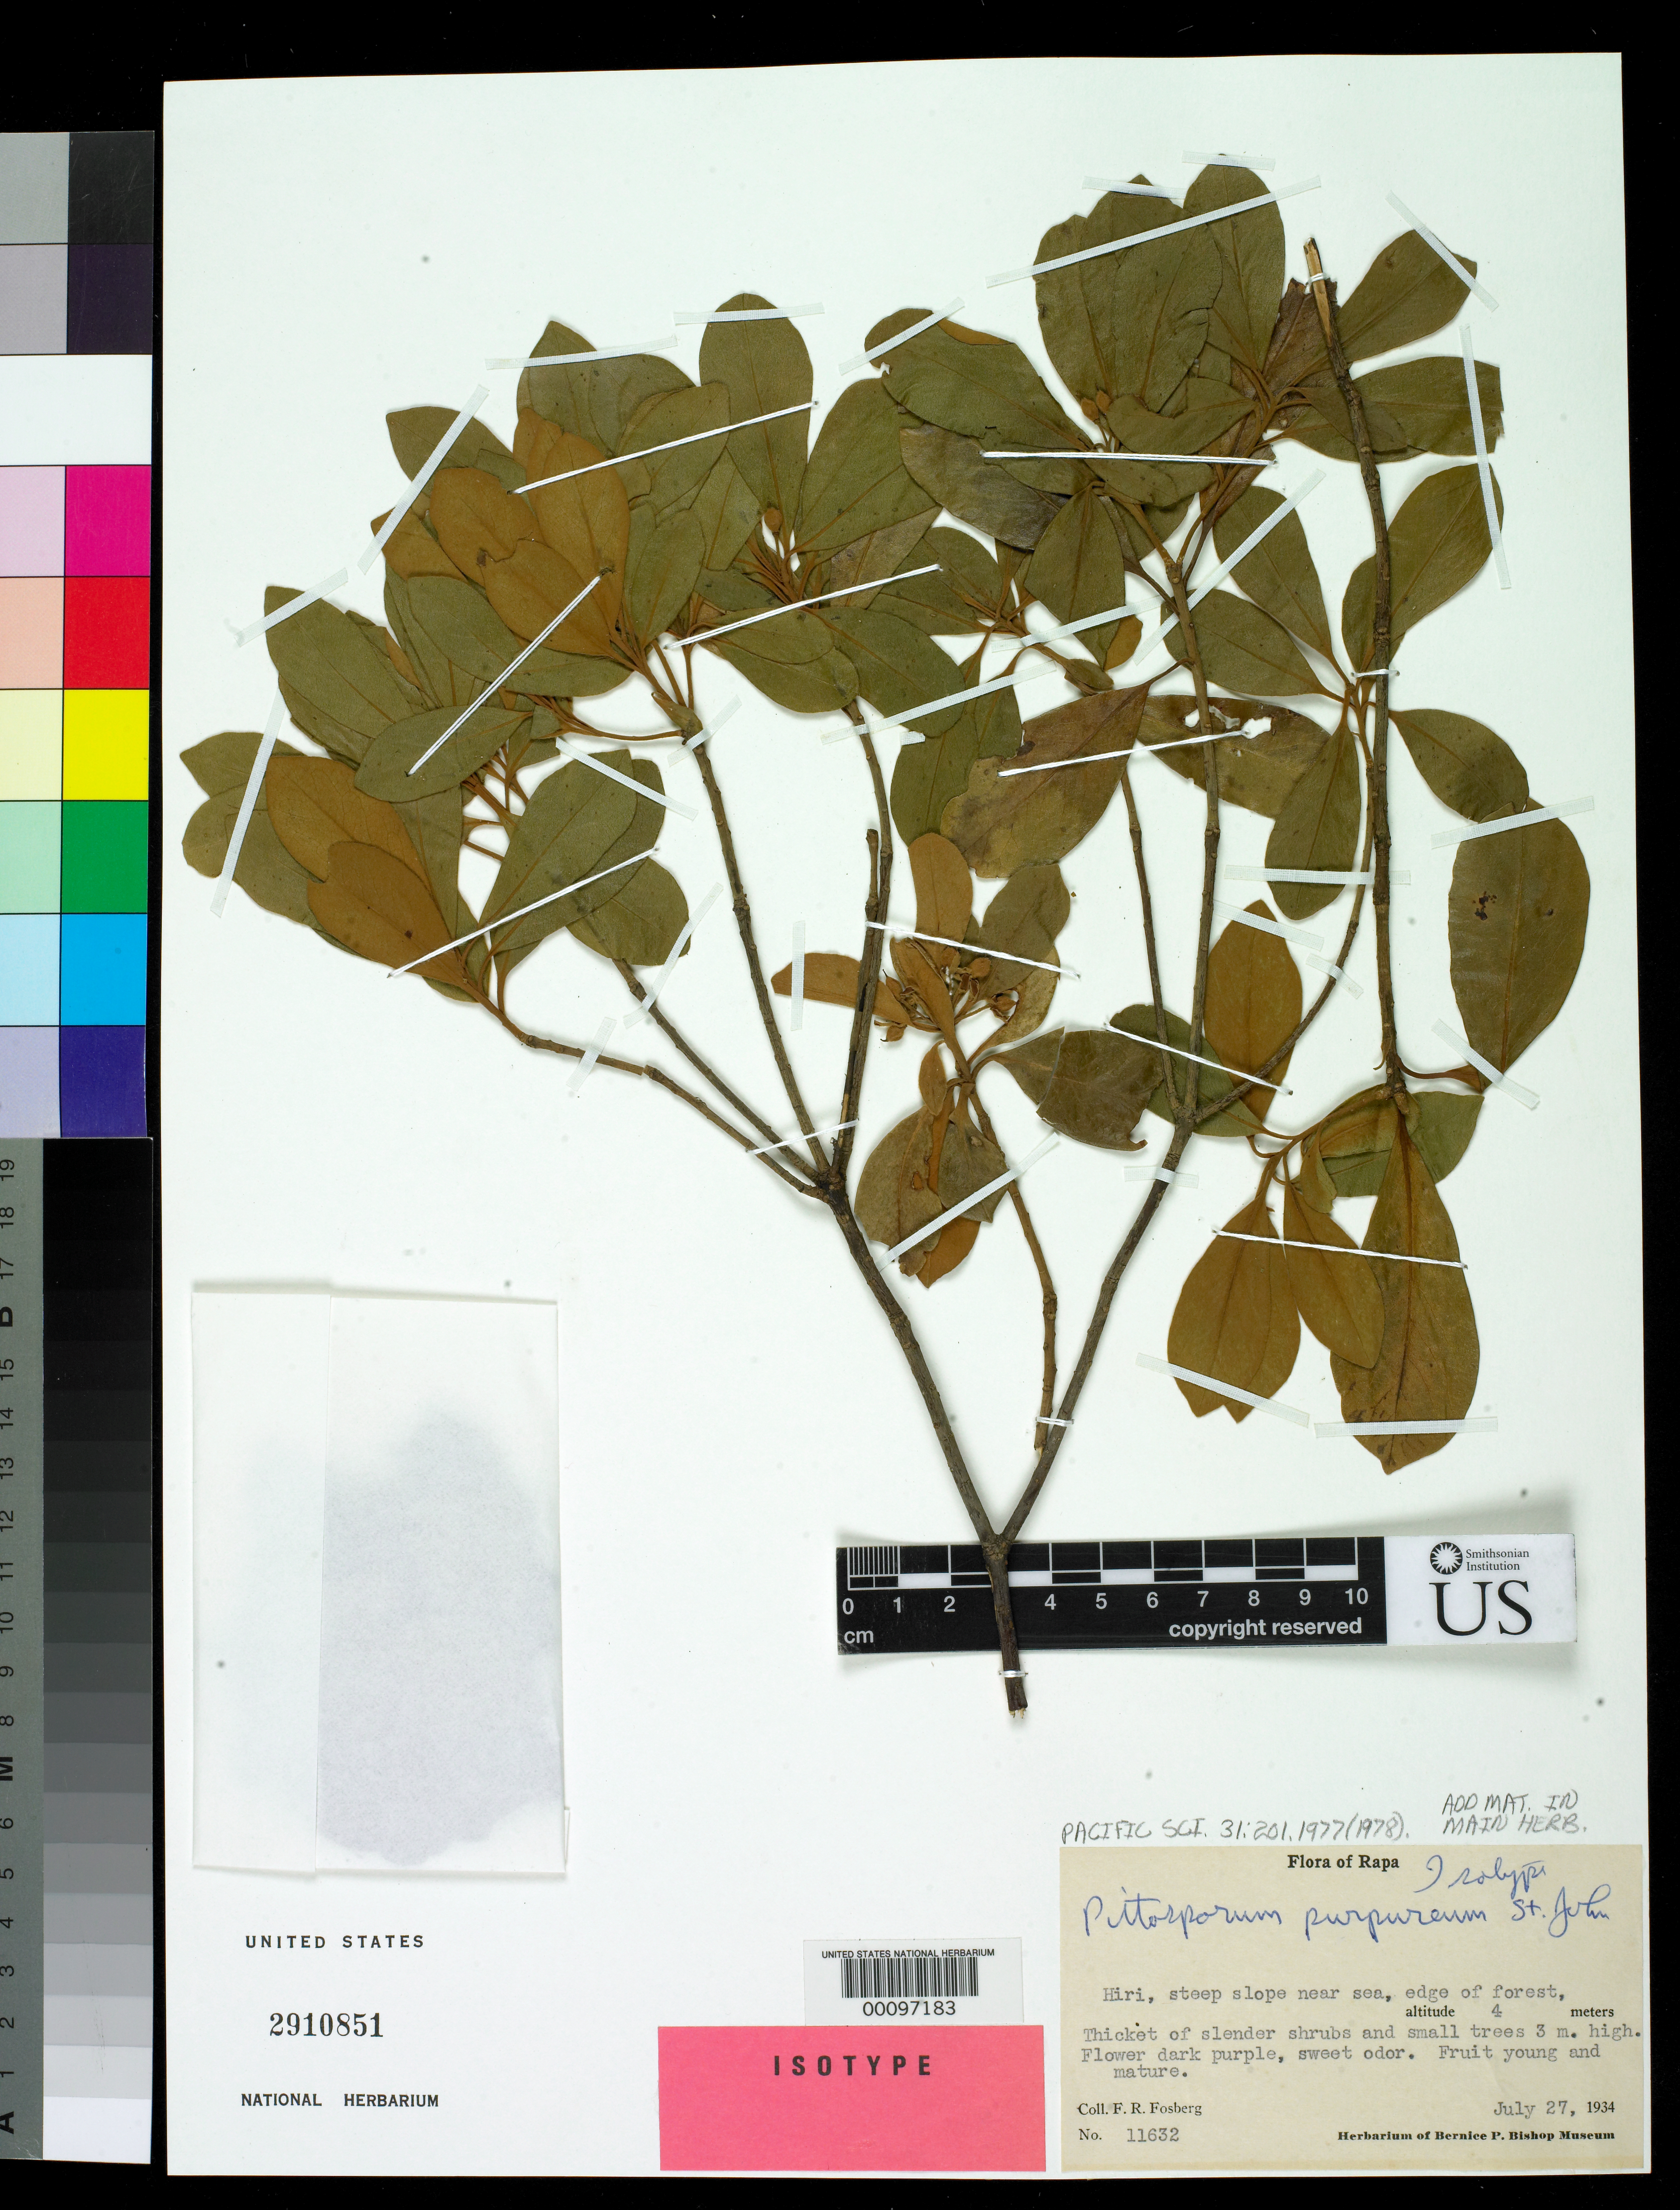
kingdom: Plantae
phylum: Tracheophyta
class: Magnoliopsida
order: Apiales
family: Pittosporaceae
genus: Pittosporum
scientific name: Pittosporum purpureum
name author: H. St. John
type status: Isotype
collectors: F. R. Fosberg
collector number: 11632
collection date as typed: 27 Jul 1934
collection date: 1934-07-27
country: French Polynesia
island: Rapa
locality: Hiri [Tubuai Is.]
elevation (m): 4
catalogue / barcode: US 2910851